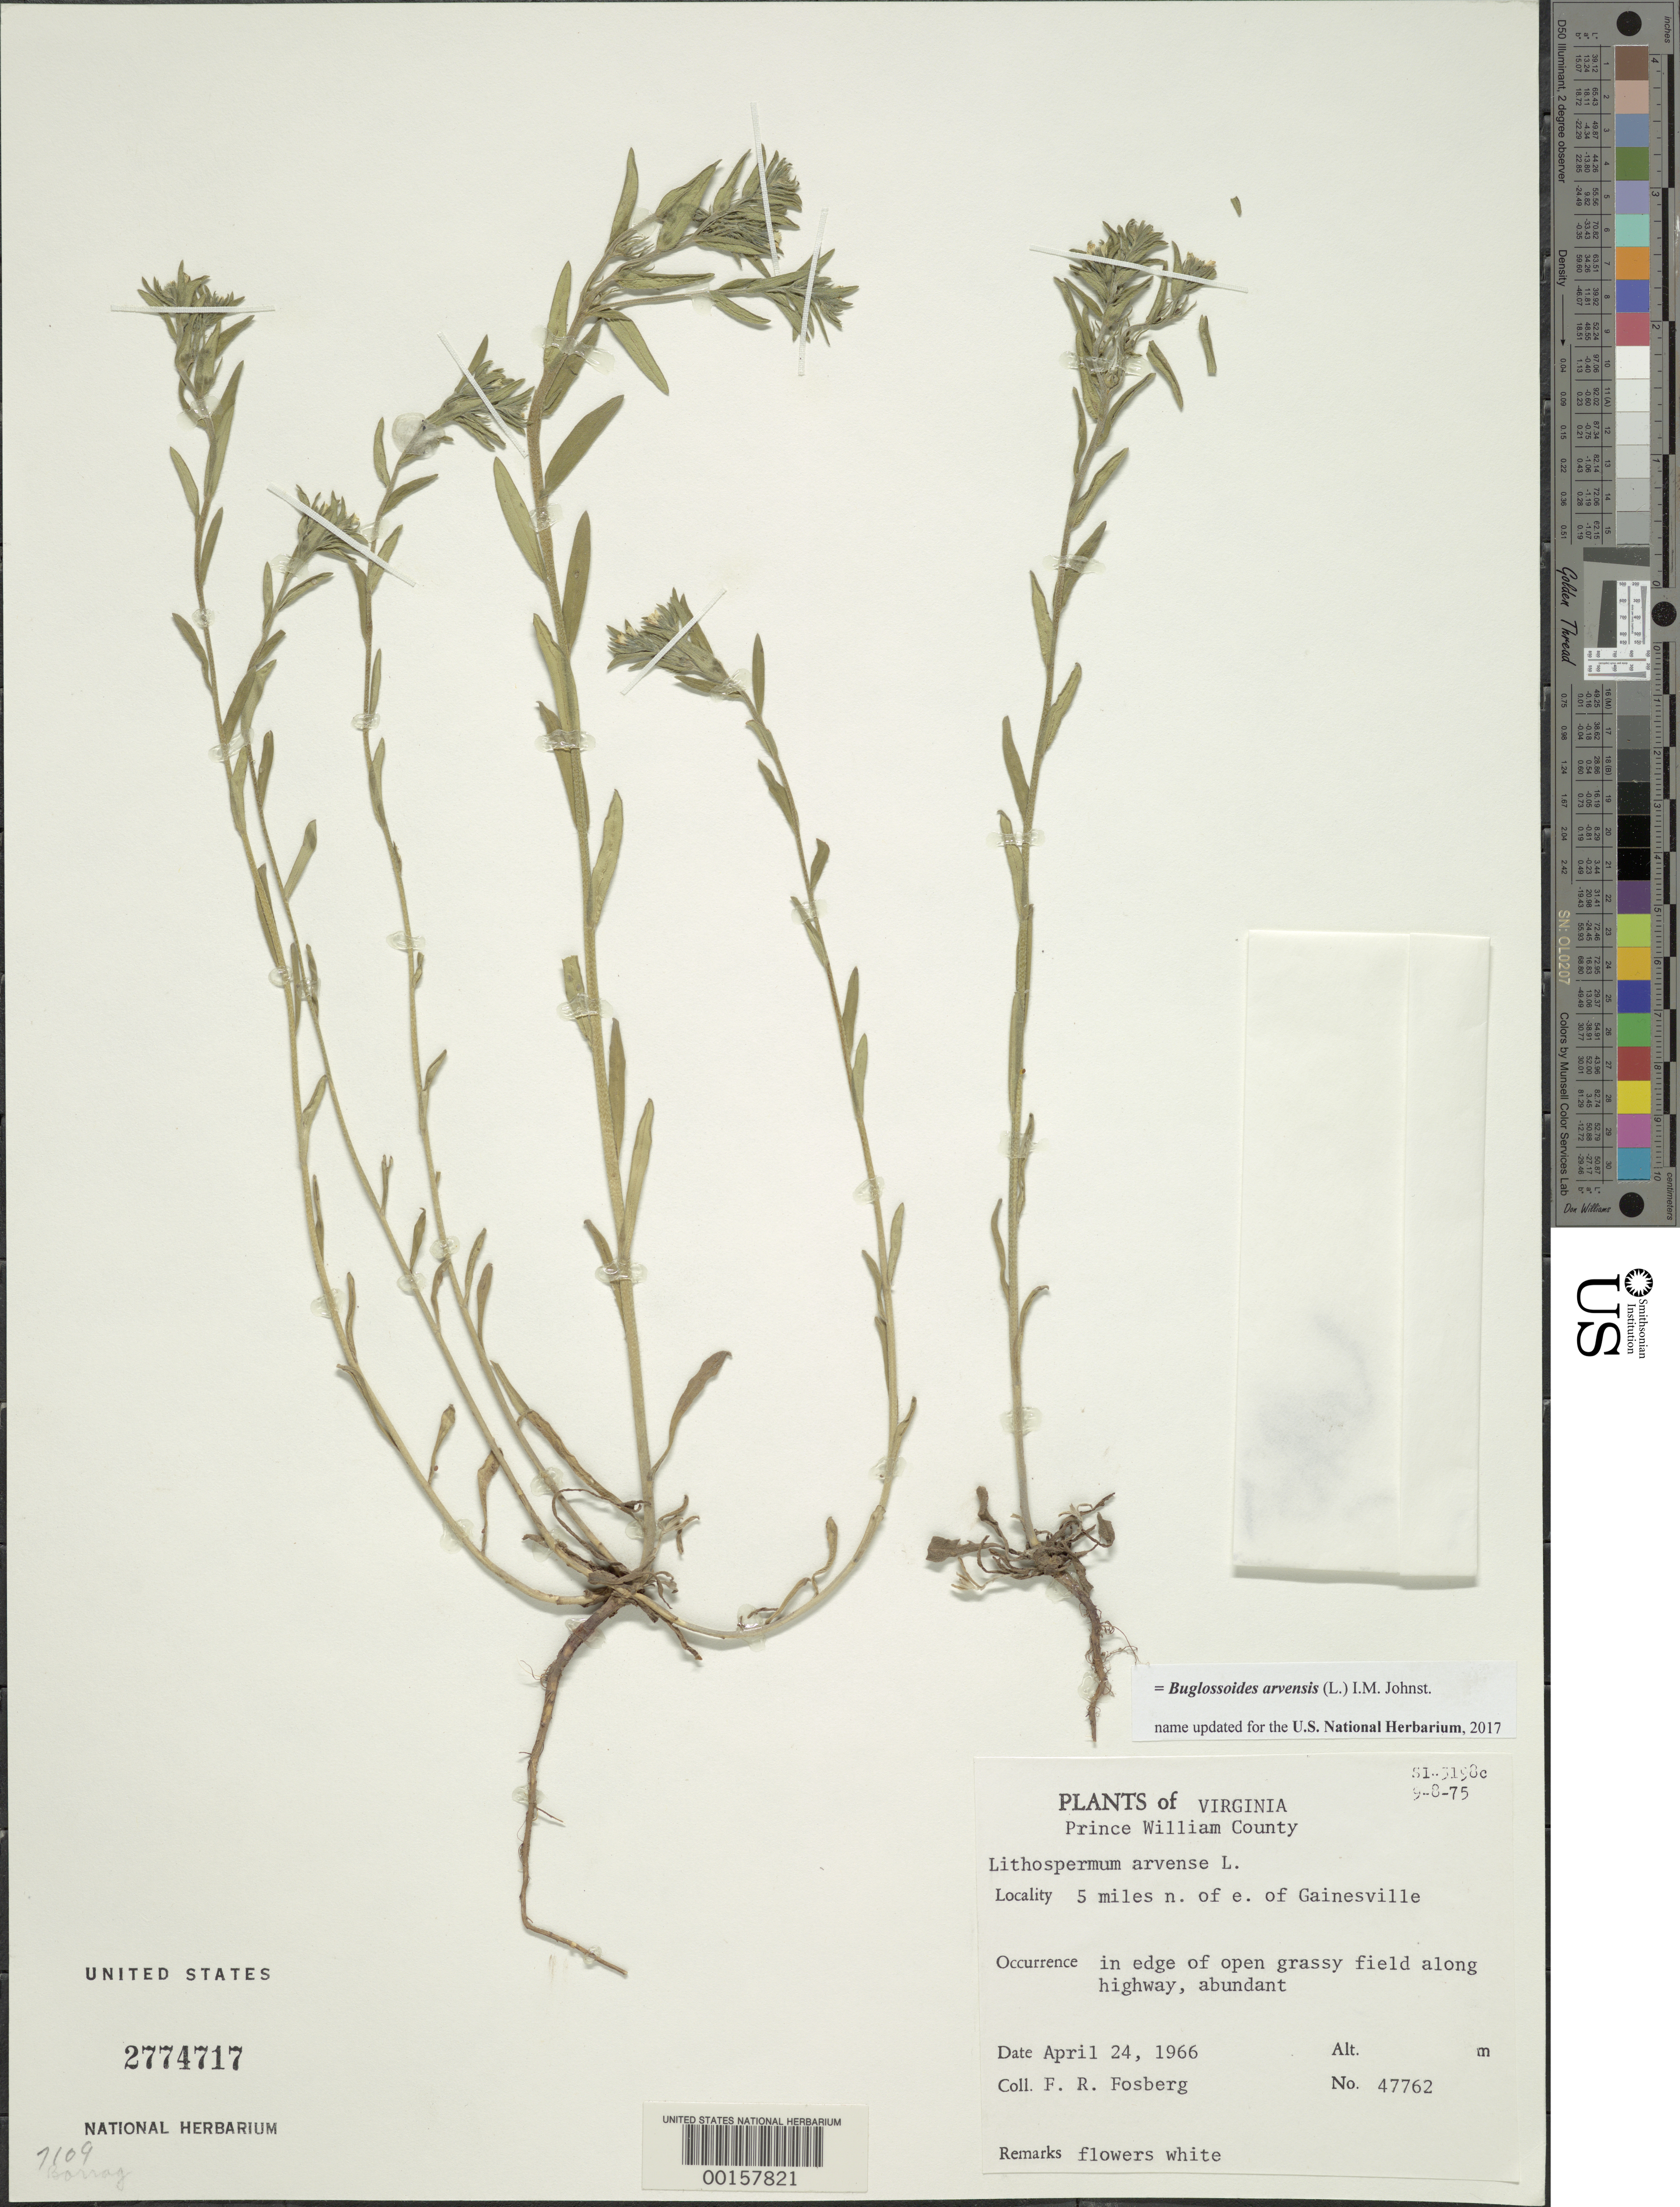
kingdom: Plantae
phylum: Tracheophyta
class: Magnoliopsida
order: Boraginales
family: Boraginaceae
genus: Buglossoides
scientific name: Buglossoides arvensis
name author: (L.) I.M. Johnst.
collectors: F. R. Fosberg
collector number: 47762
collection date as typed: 24 Apr 1966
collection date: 1966-04-24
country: United States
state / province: Virginia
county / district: Prince William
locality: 5 Miles north of east Gainesville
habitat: Edge of open grassy field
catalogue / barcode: US 2774717